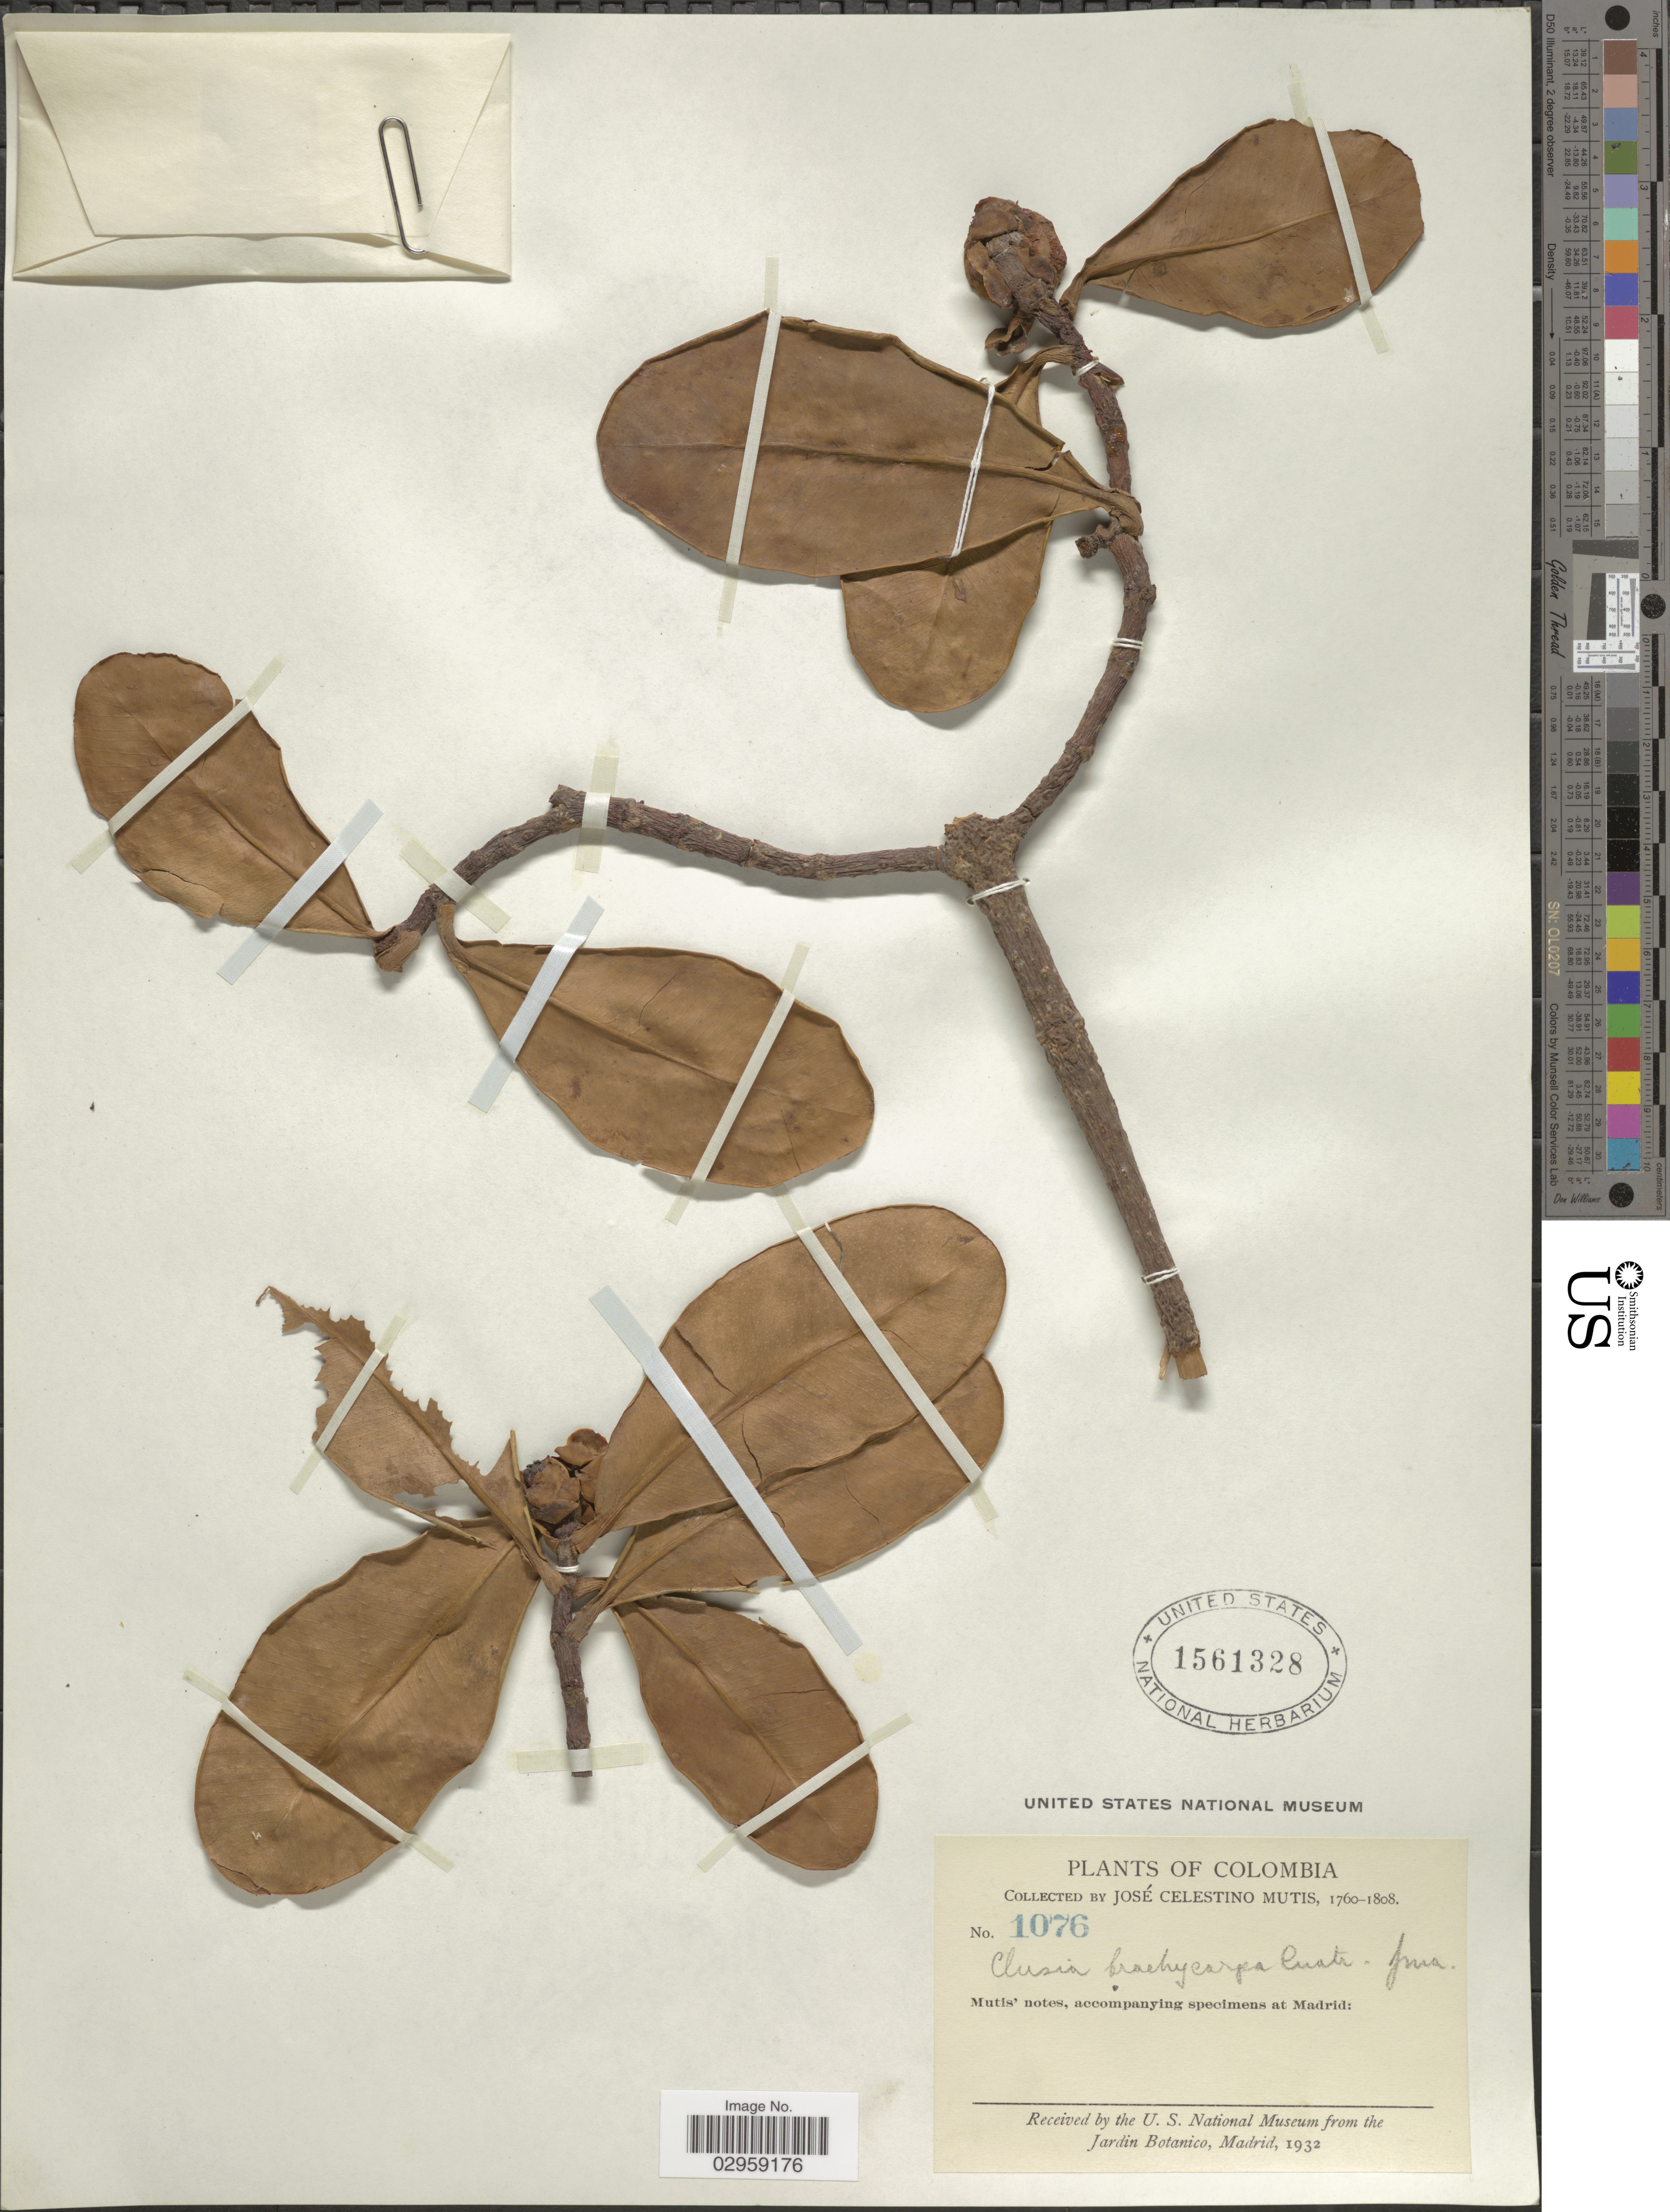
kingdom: Plantae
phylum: Tracheophyta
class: Magnoliopsida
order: Malpighiales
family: Clusiaceae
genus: Clusia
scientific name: Clusia brachycarpa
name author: Cuatrec.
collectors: J. C. B. Mutis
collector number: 1076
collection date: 1760/1808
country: Colombia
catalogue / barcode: US 1561328